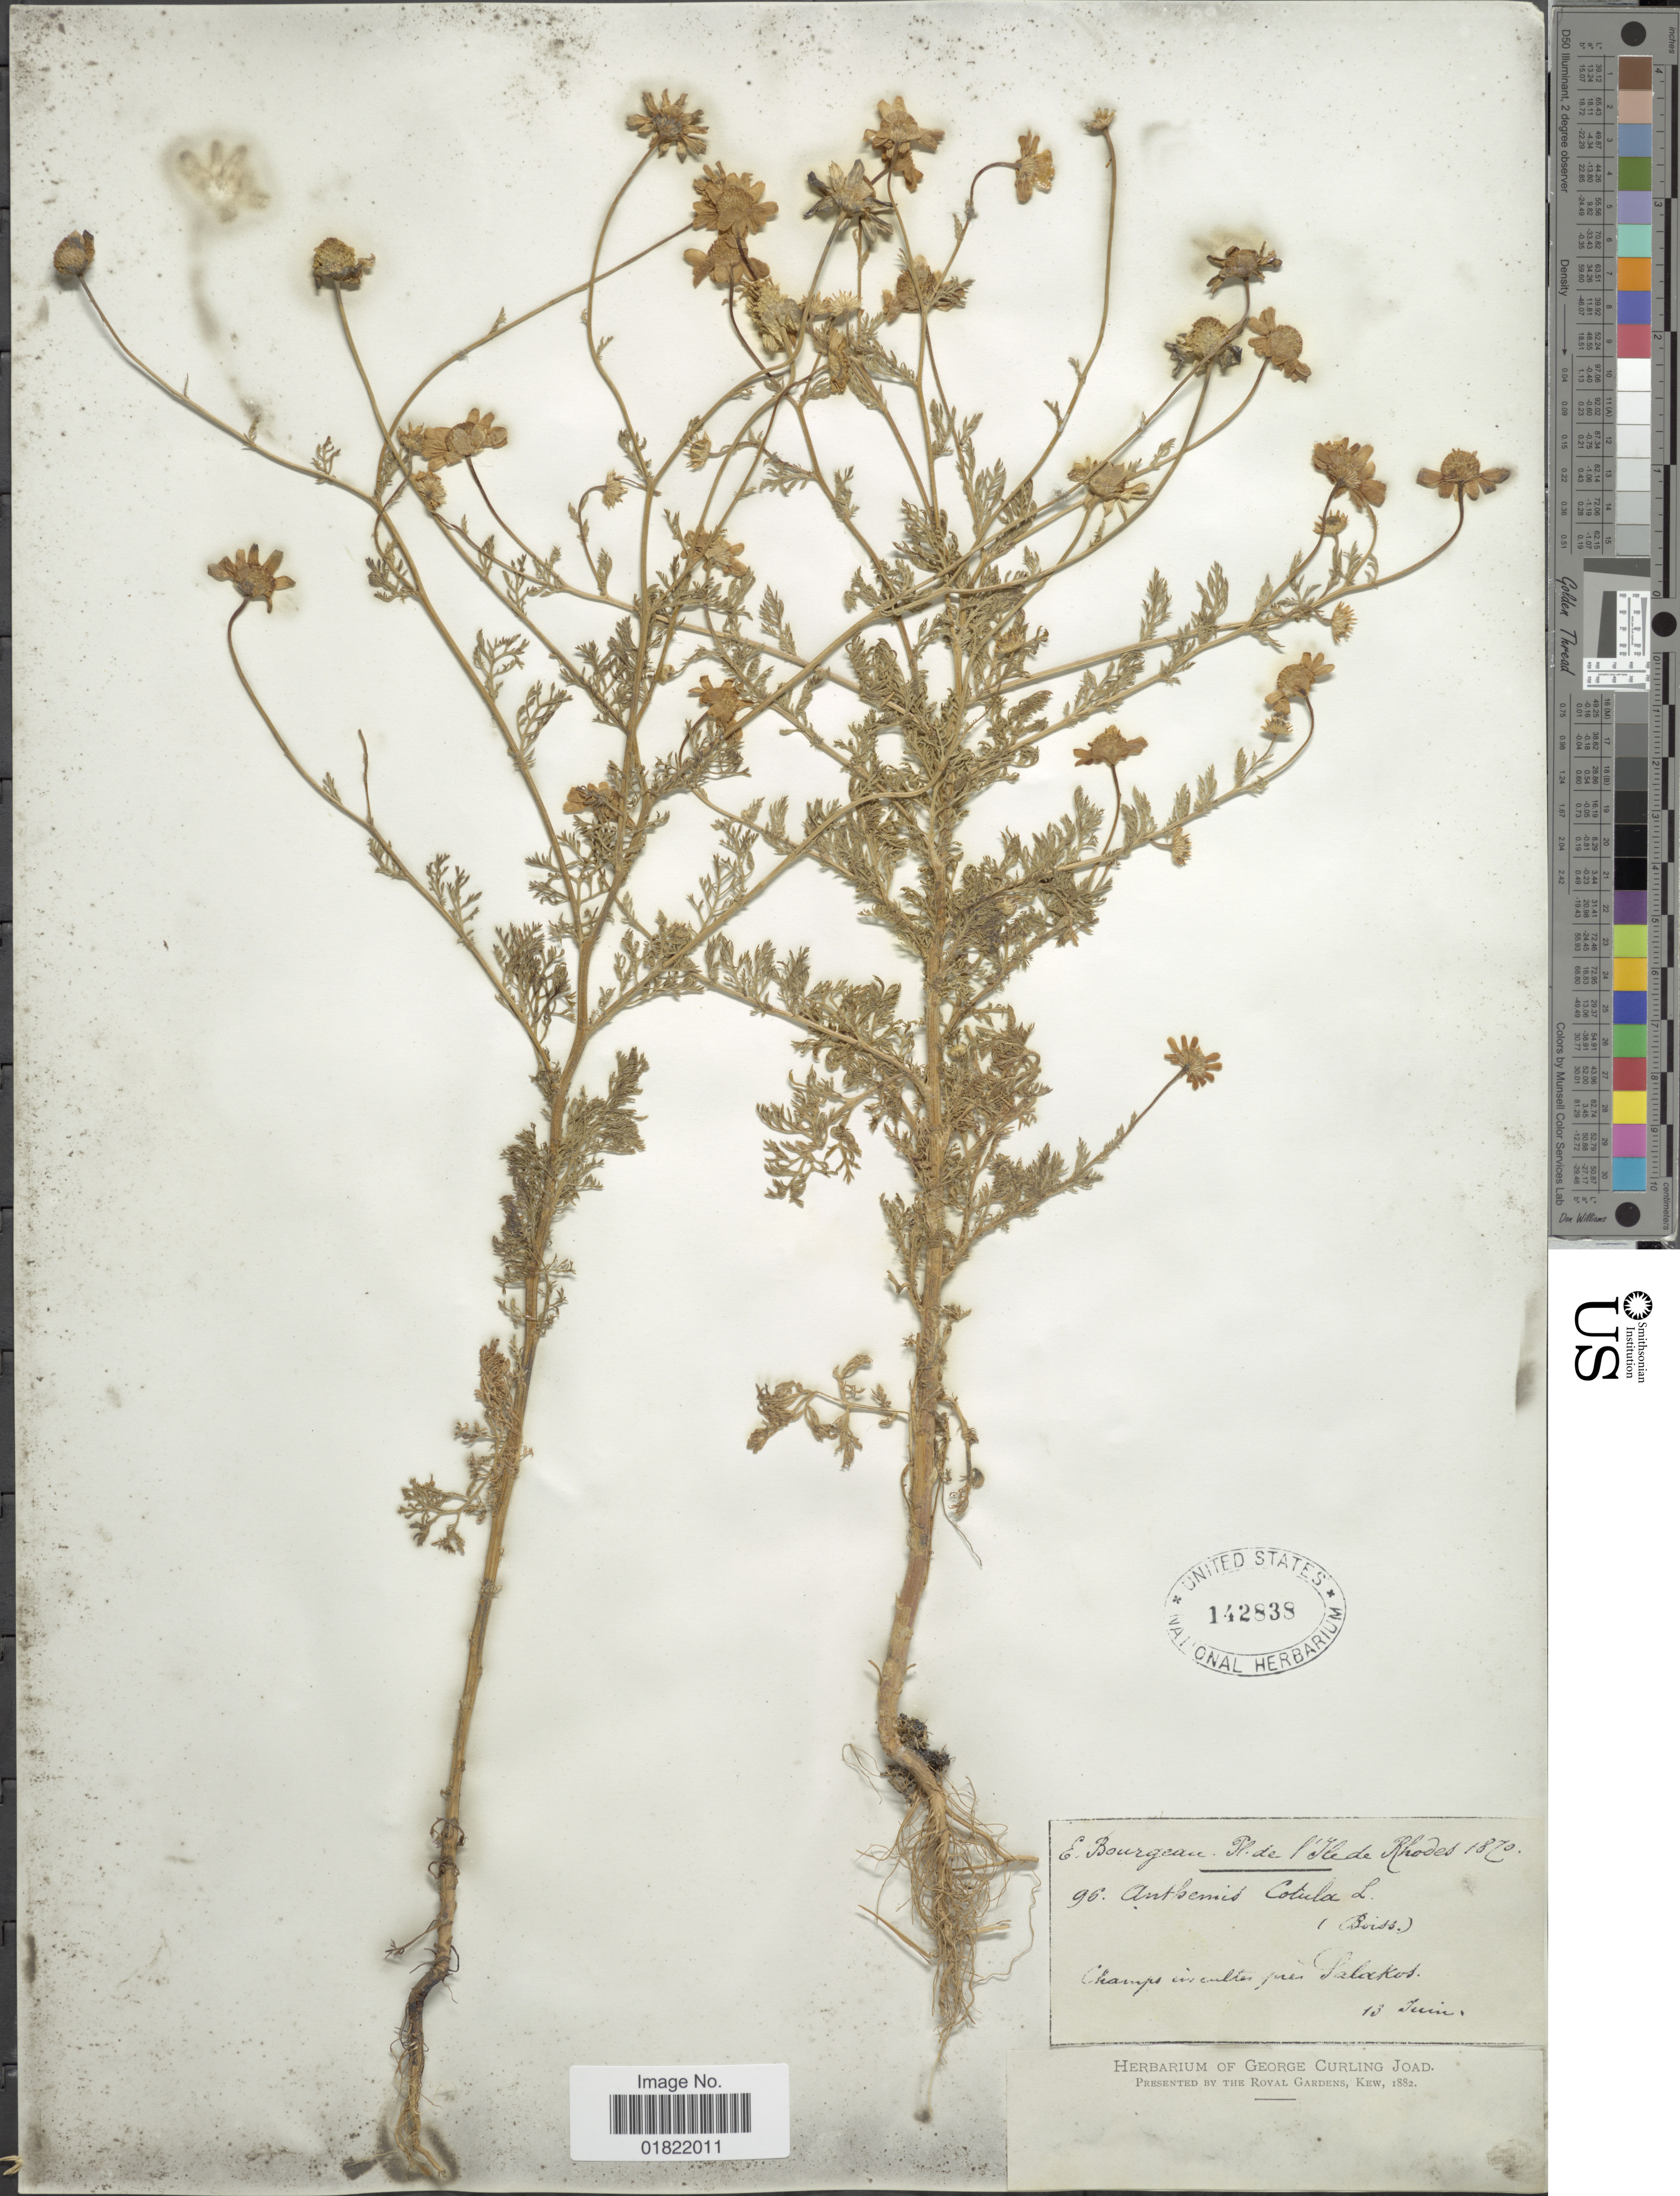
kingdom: Plantae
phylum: Tracheophyta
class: Magnoliopsida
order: Asterales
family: Asteraceae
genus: Anthemis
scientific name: Anthemis cotula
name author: L.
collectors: E. Bourgeau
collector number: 96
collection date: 1870-06-13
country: Greece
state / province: South Aegean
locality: Del He de Rhodes, champs in cultes pres Salakos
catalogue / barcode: US 142838